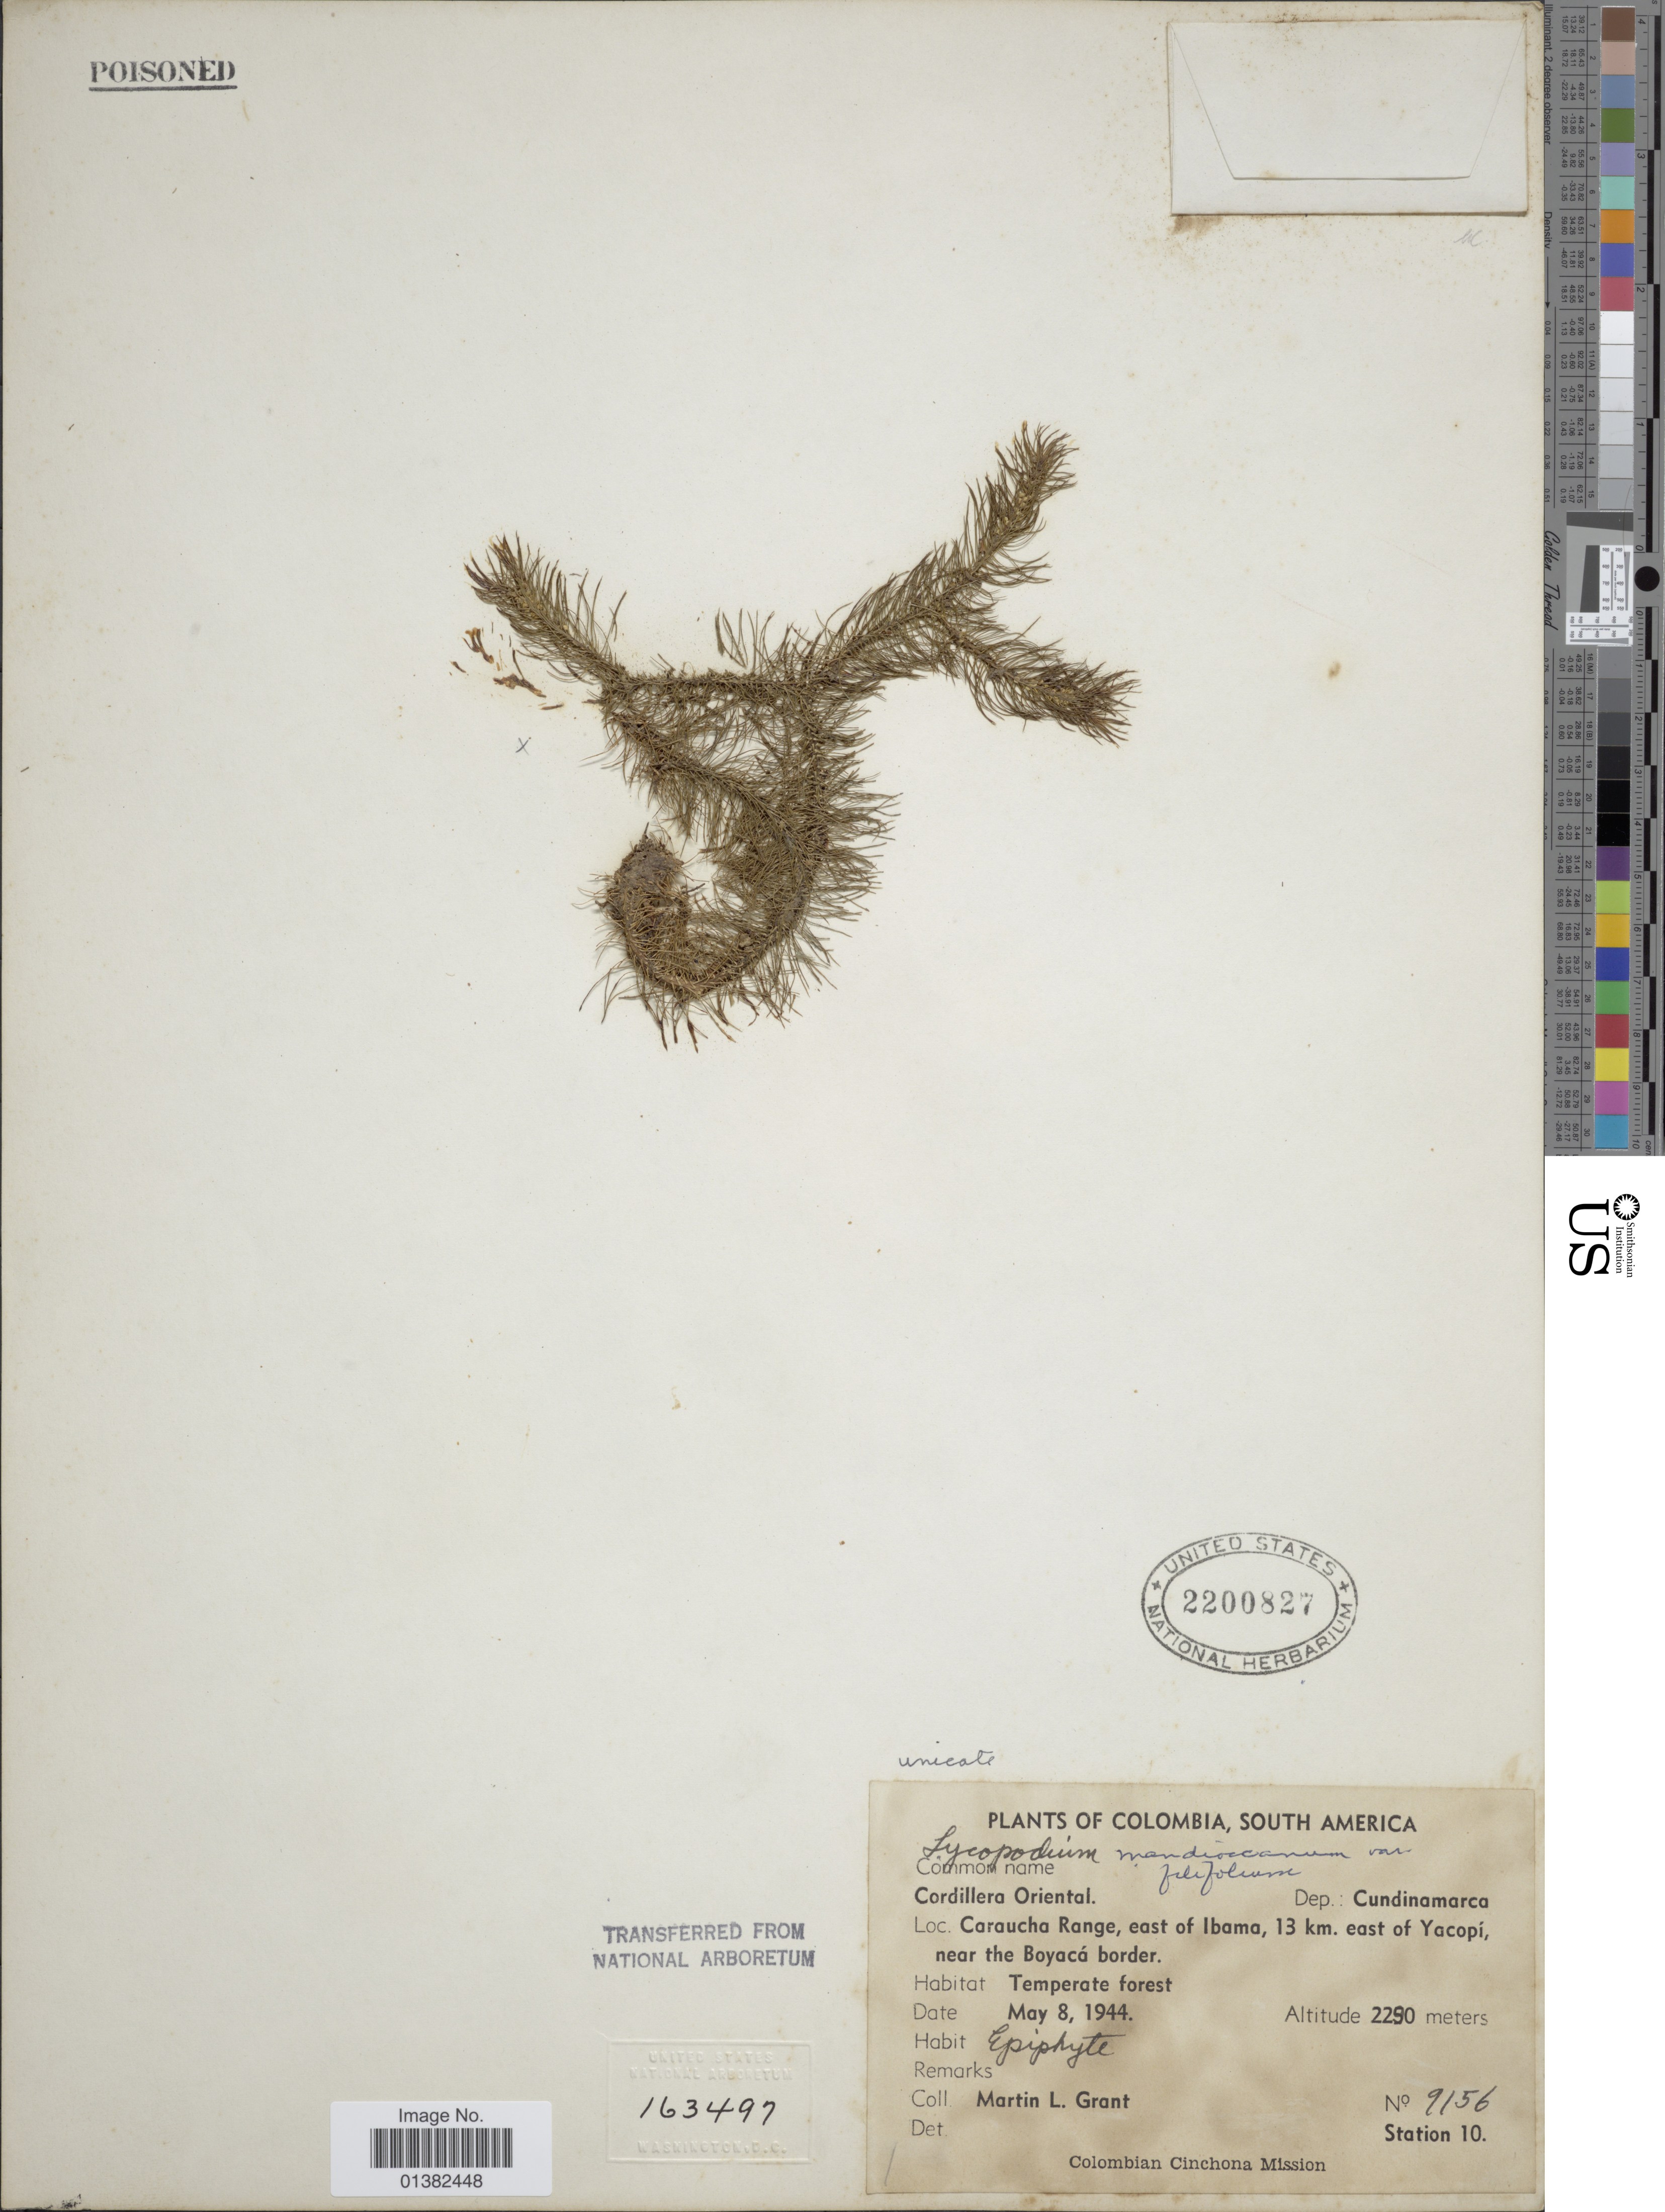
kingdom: Plantae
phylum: Tracheophyta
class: Lycopodiopsida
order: Lycopodiales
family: Lycopodiaceae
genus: Phlegmariurus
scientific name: Phlegmariurus mandiocanus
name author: (Raddi) B. Øllg.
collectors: M. L. Grant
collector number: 9156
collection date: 1944-05-08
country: Colombia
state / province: Cundinamarca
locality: Cordillera Oriental. Caraucha Range, east of Ibama, 13 km. east of Yacopí, near the Boyacá border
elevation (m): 2290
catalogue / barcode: US 2200827